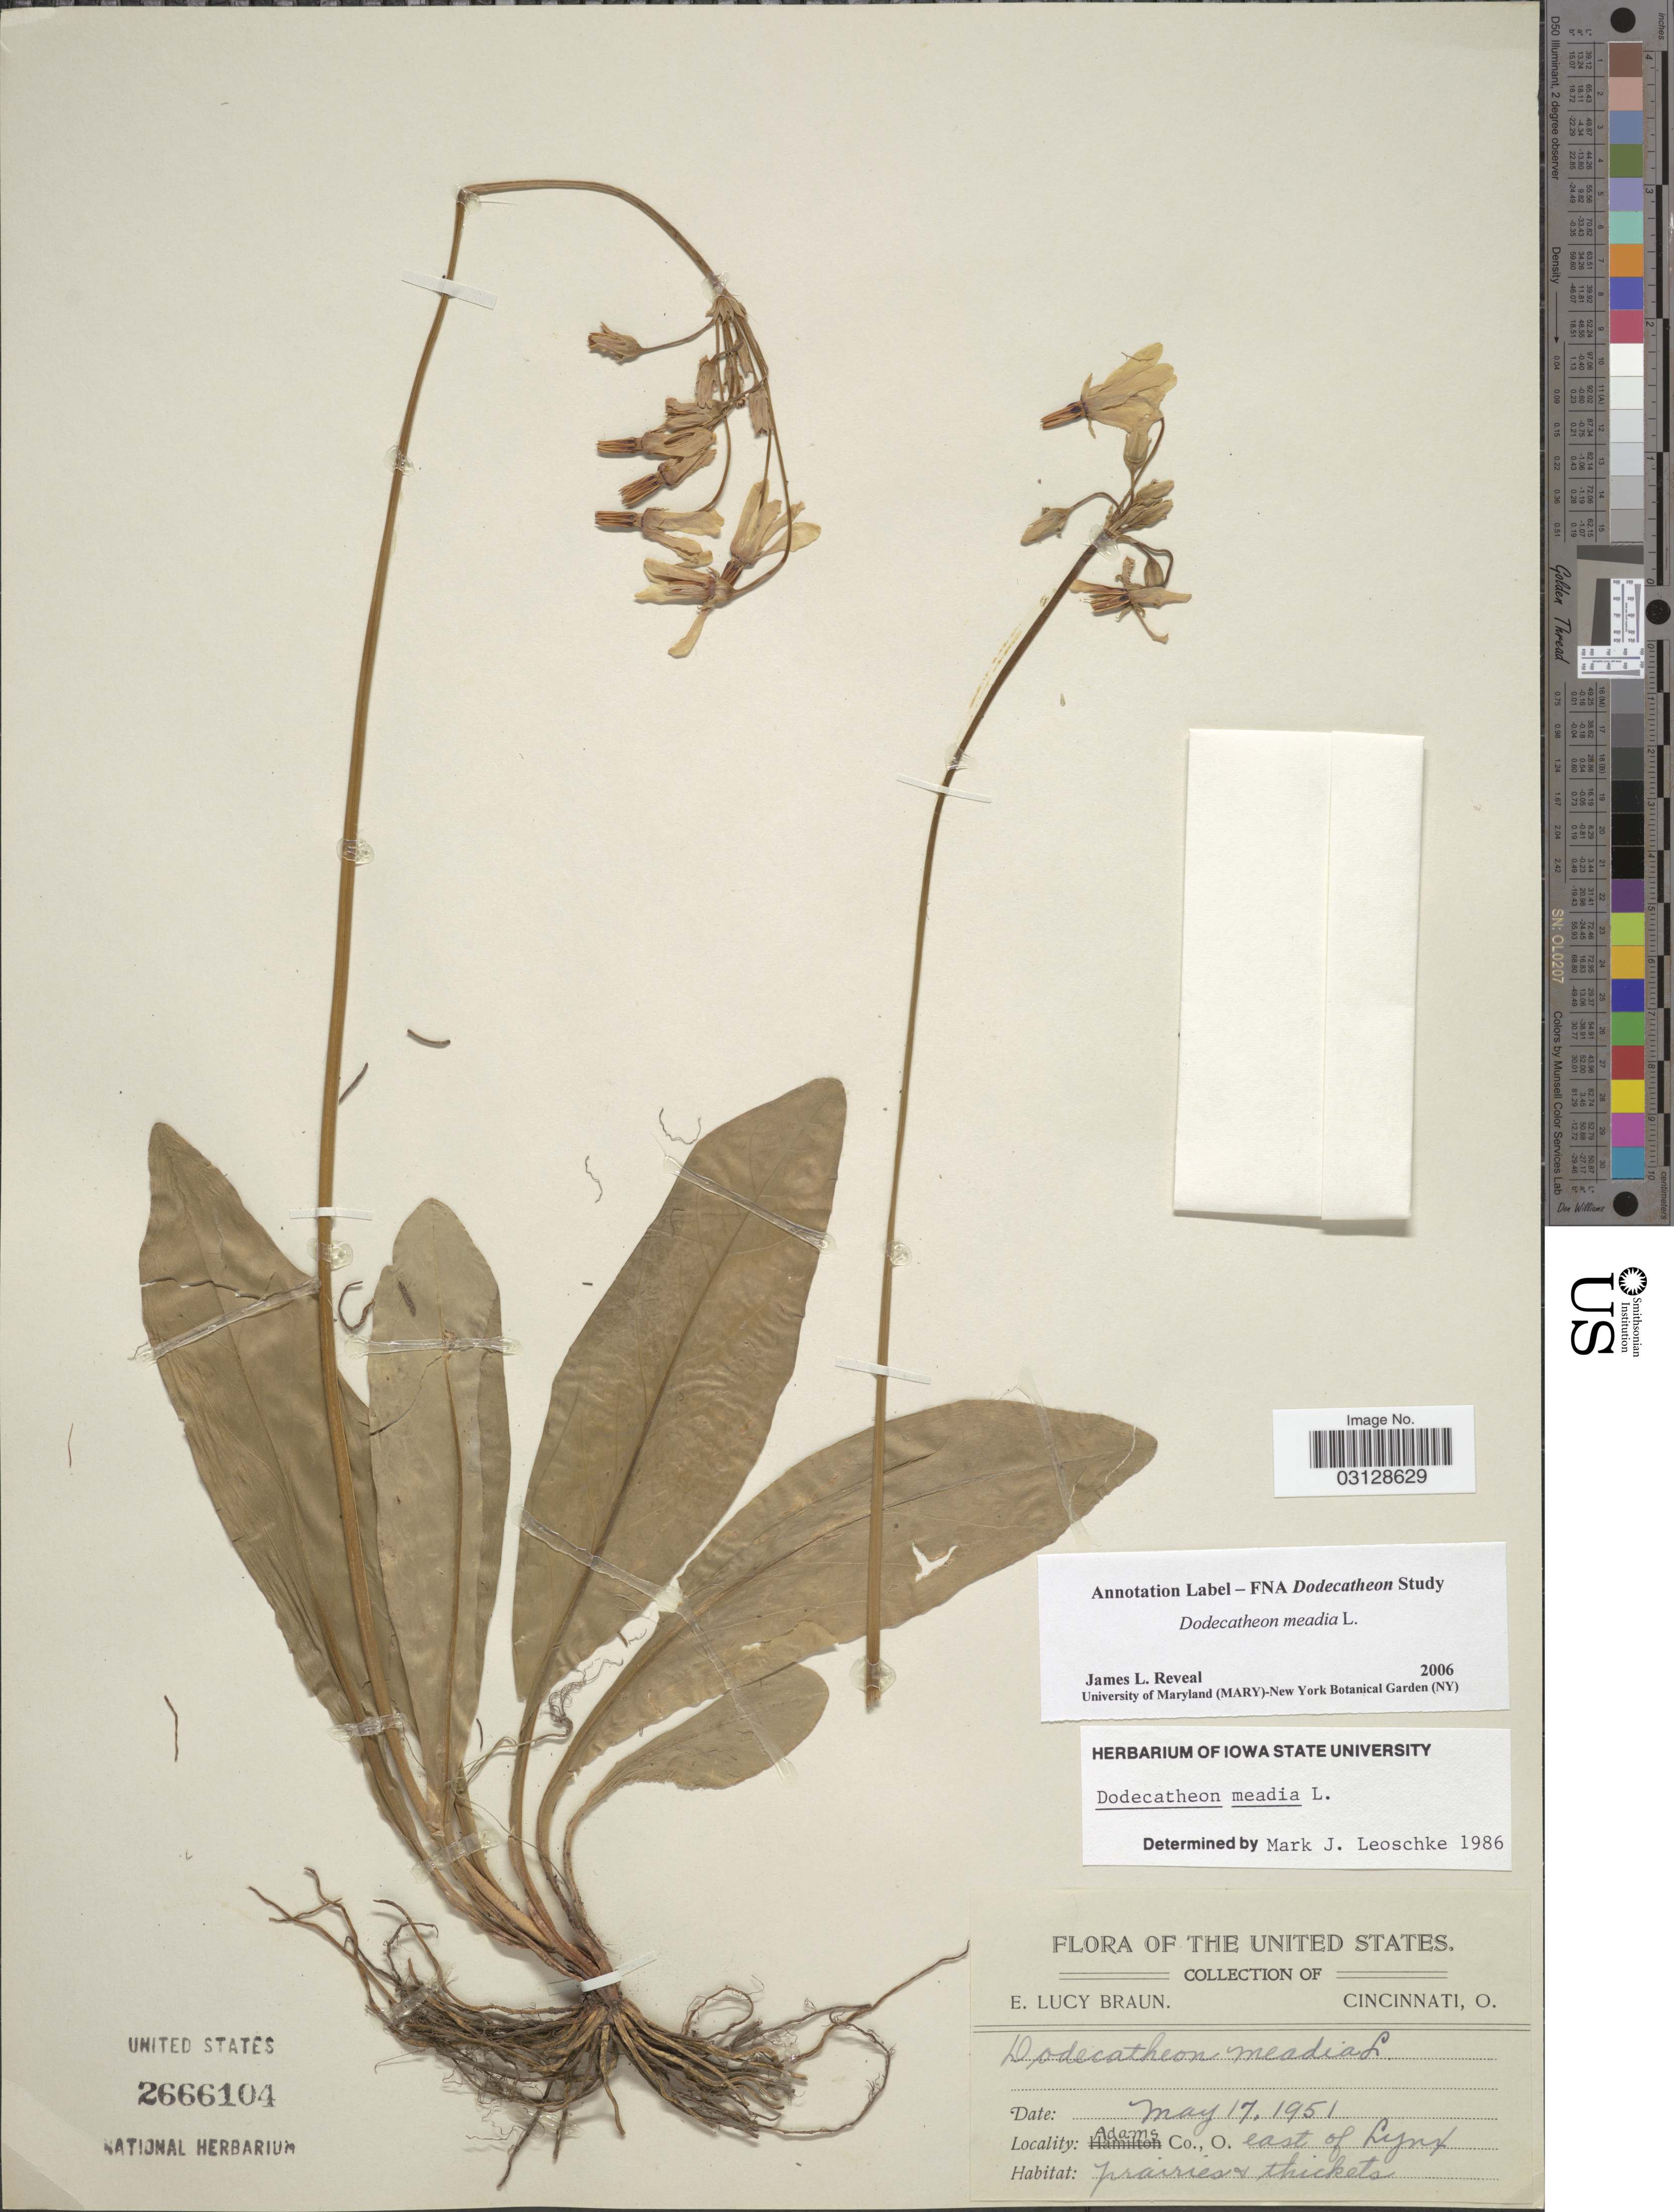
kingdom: Plantae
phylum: Tracheophyta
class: Magnoliopsida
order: Ericales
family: Primulaceae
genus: Dodecatheon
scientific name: Dodecatheon meadia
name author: L.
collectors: E. L. Braun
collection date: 1951-05-17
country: United States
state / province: Ohio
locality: Adams Co., east of Lynx.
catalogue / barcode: US 2666104